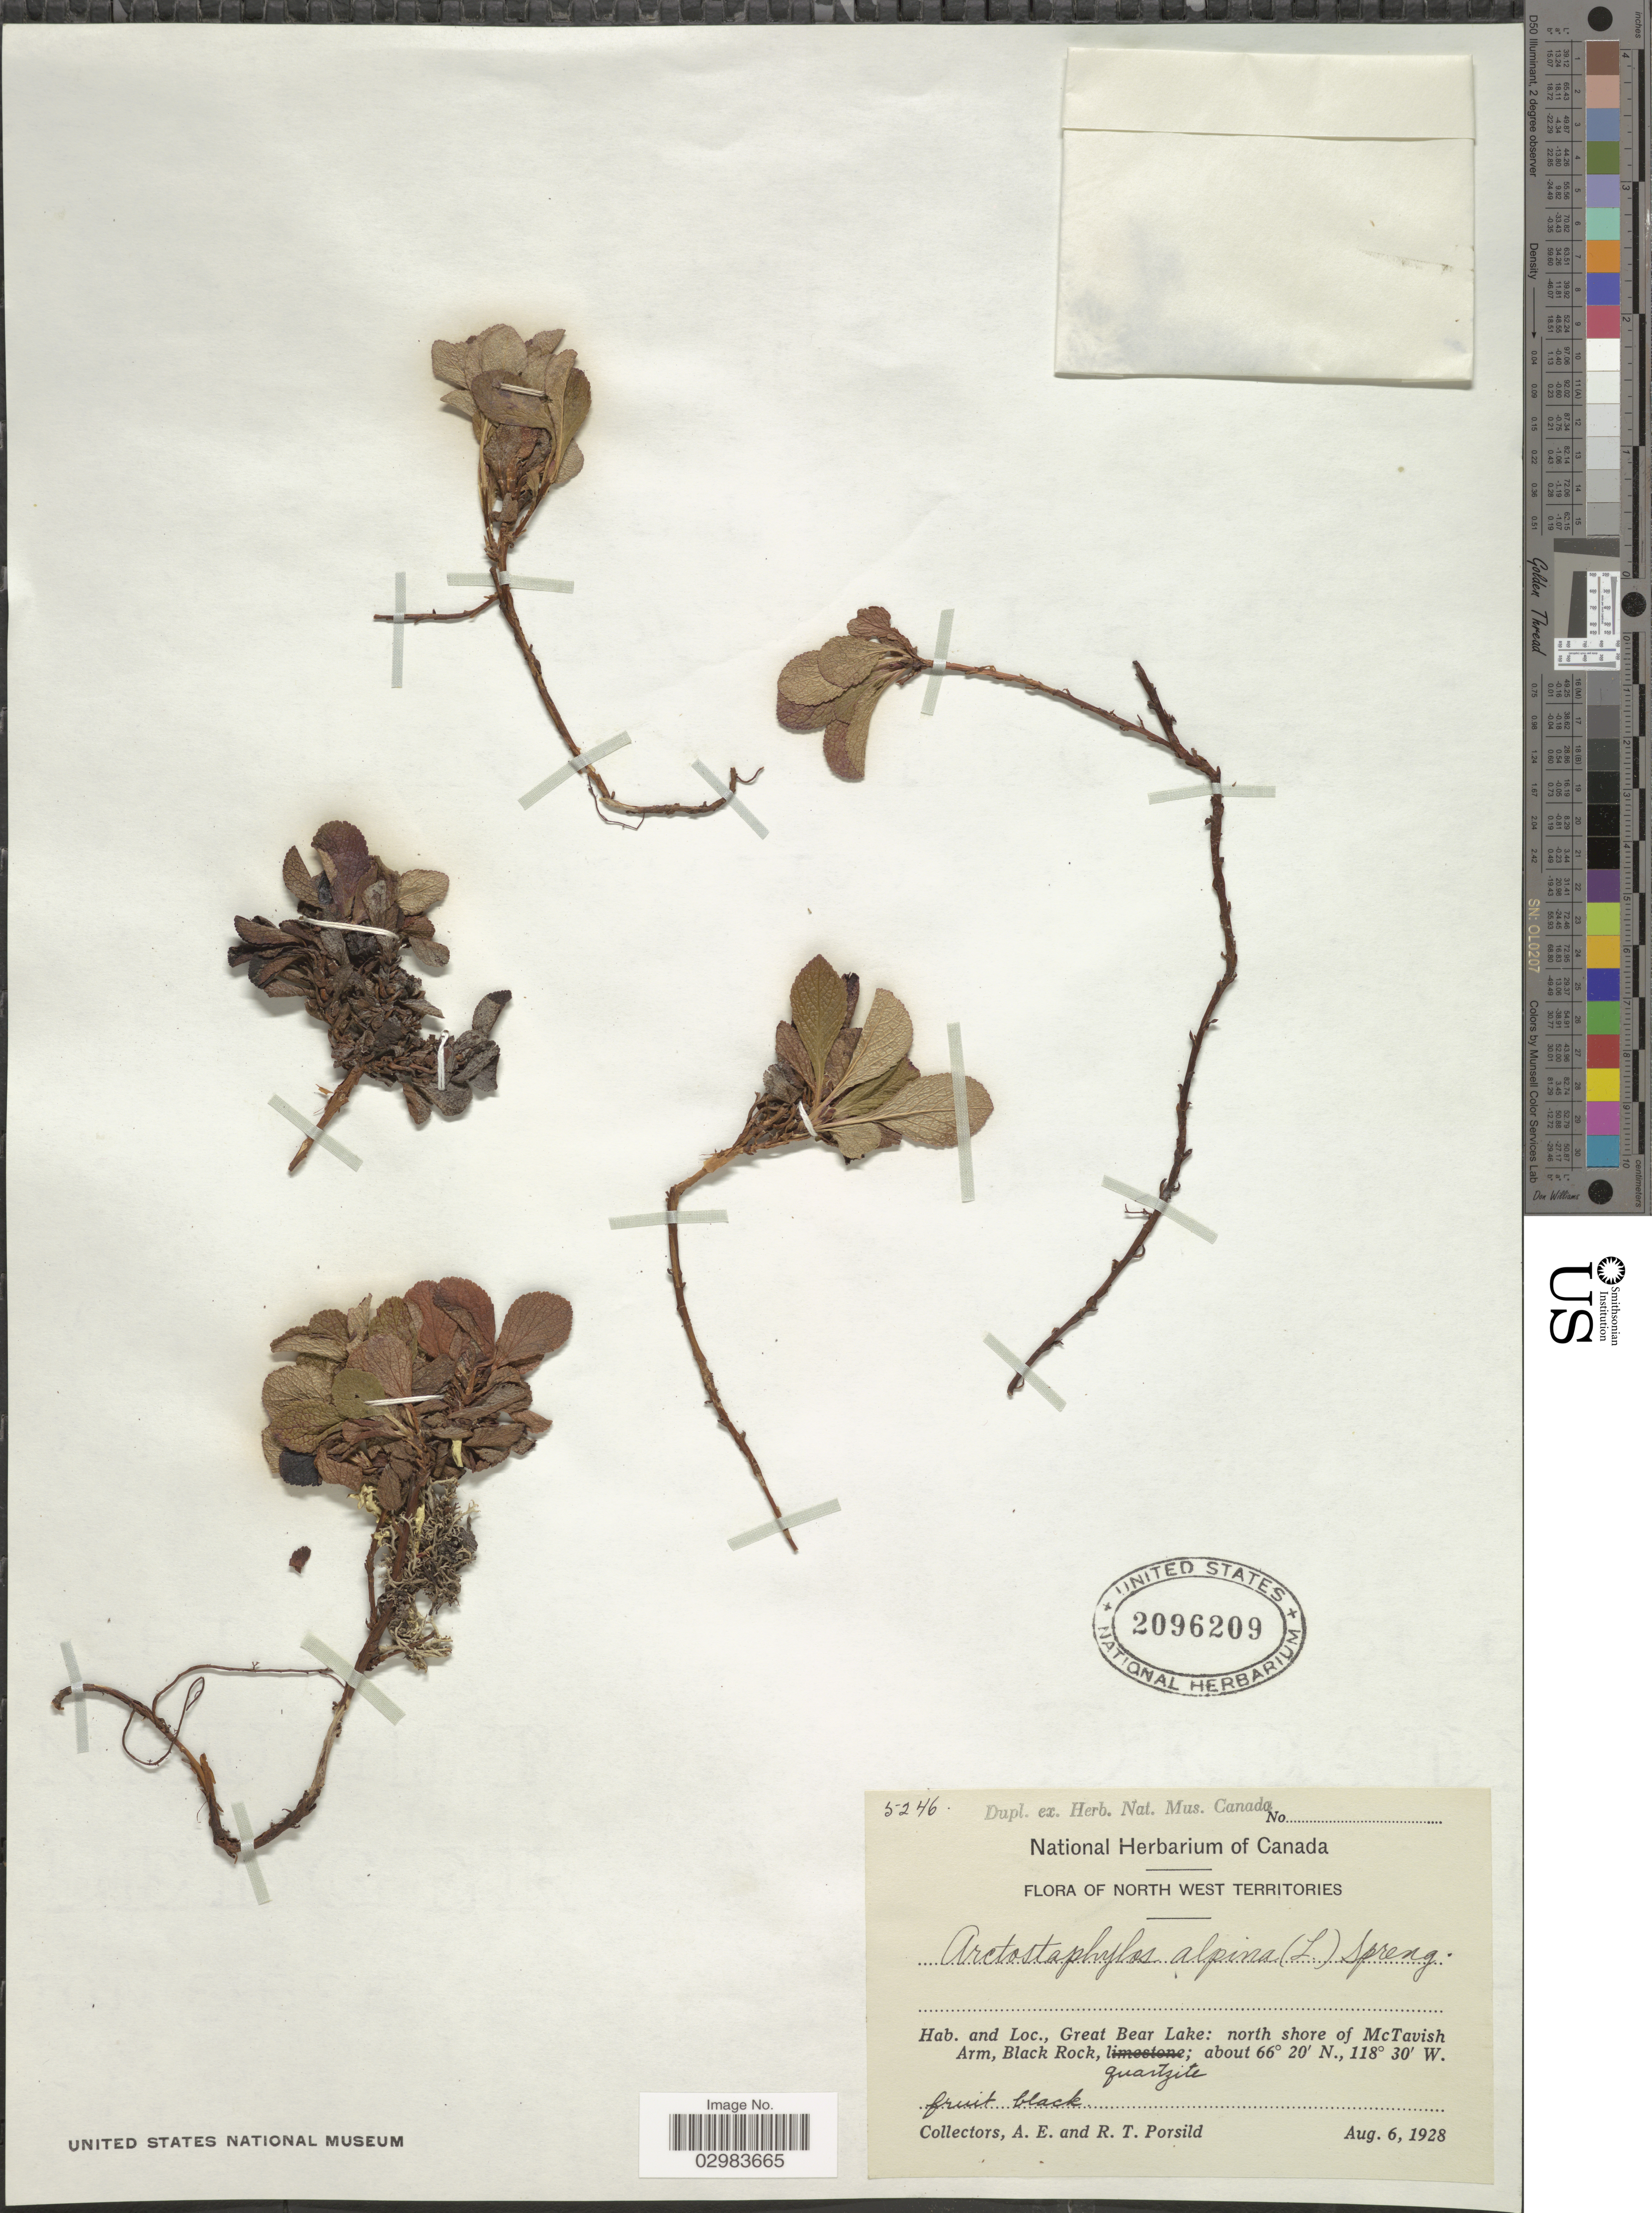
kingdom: Plantae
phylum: Tracheophyta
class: Magnoliopsida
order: Ericales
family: Ericaceae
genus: Arctostaphylos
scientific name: Arctostaphylos alpina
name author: (L.) Spreng.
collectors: A. Porslid & R. Porslid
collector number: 5246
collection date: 1928-08-06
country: Canada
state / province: Northwest Territories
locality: Great Bear Lake: north shore of McTavish Arm, Black Rock.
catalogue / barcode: US 2096209